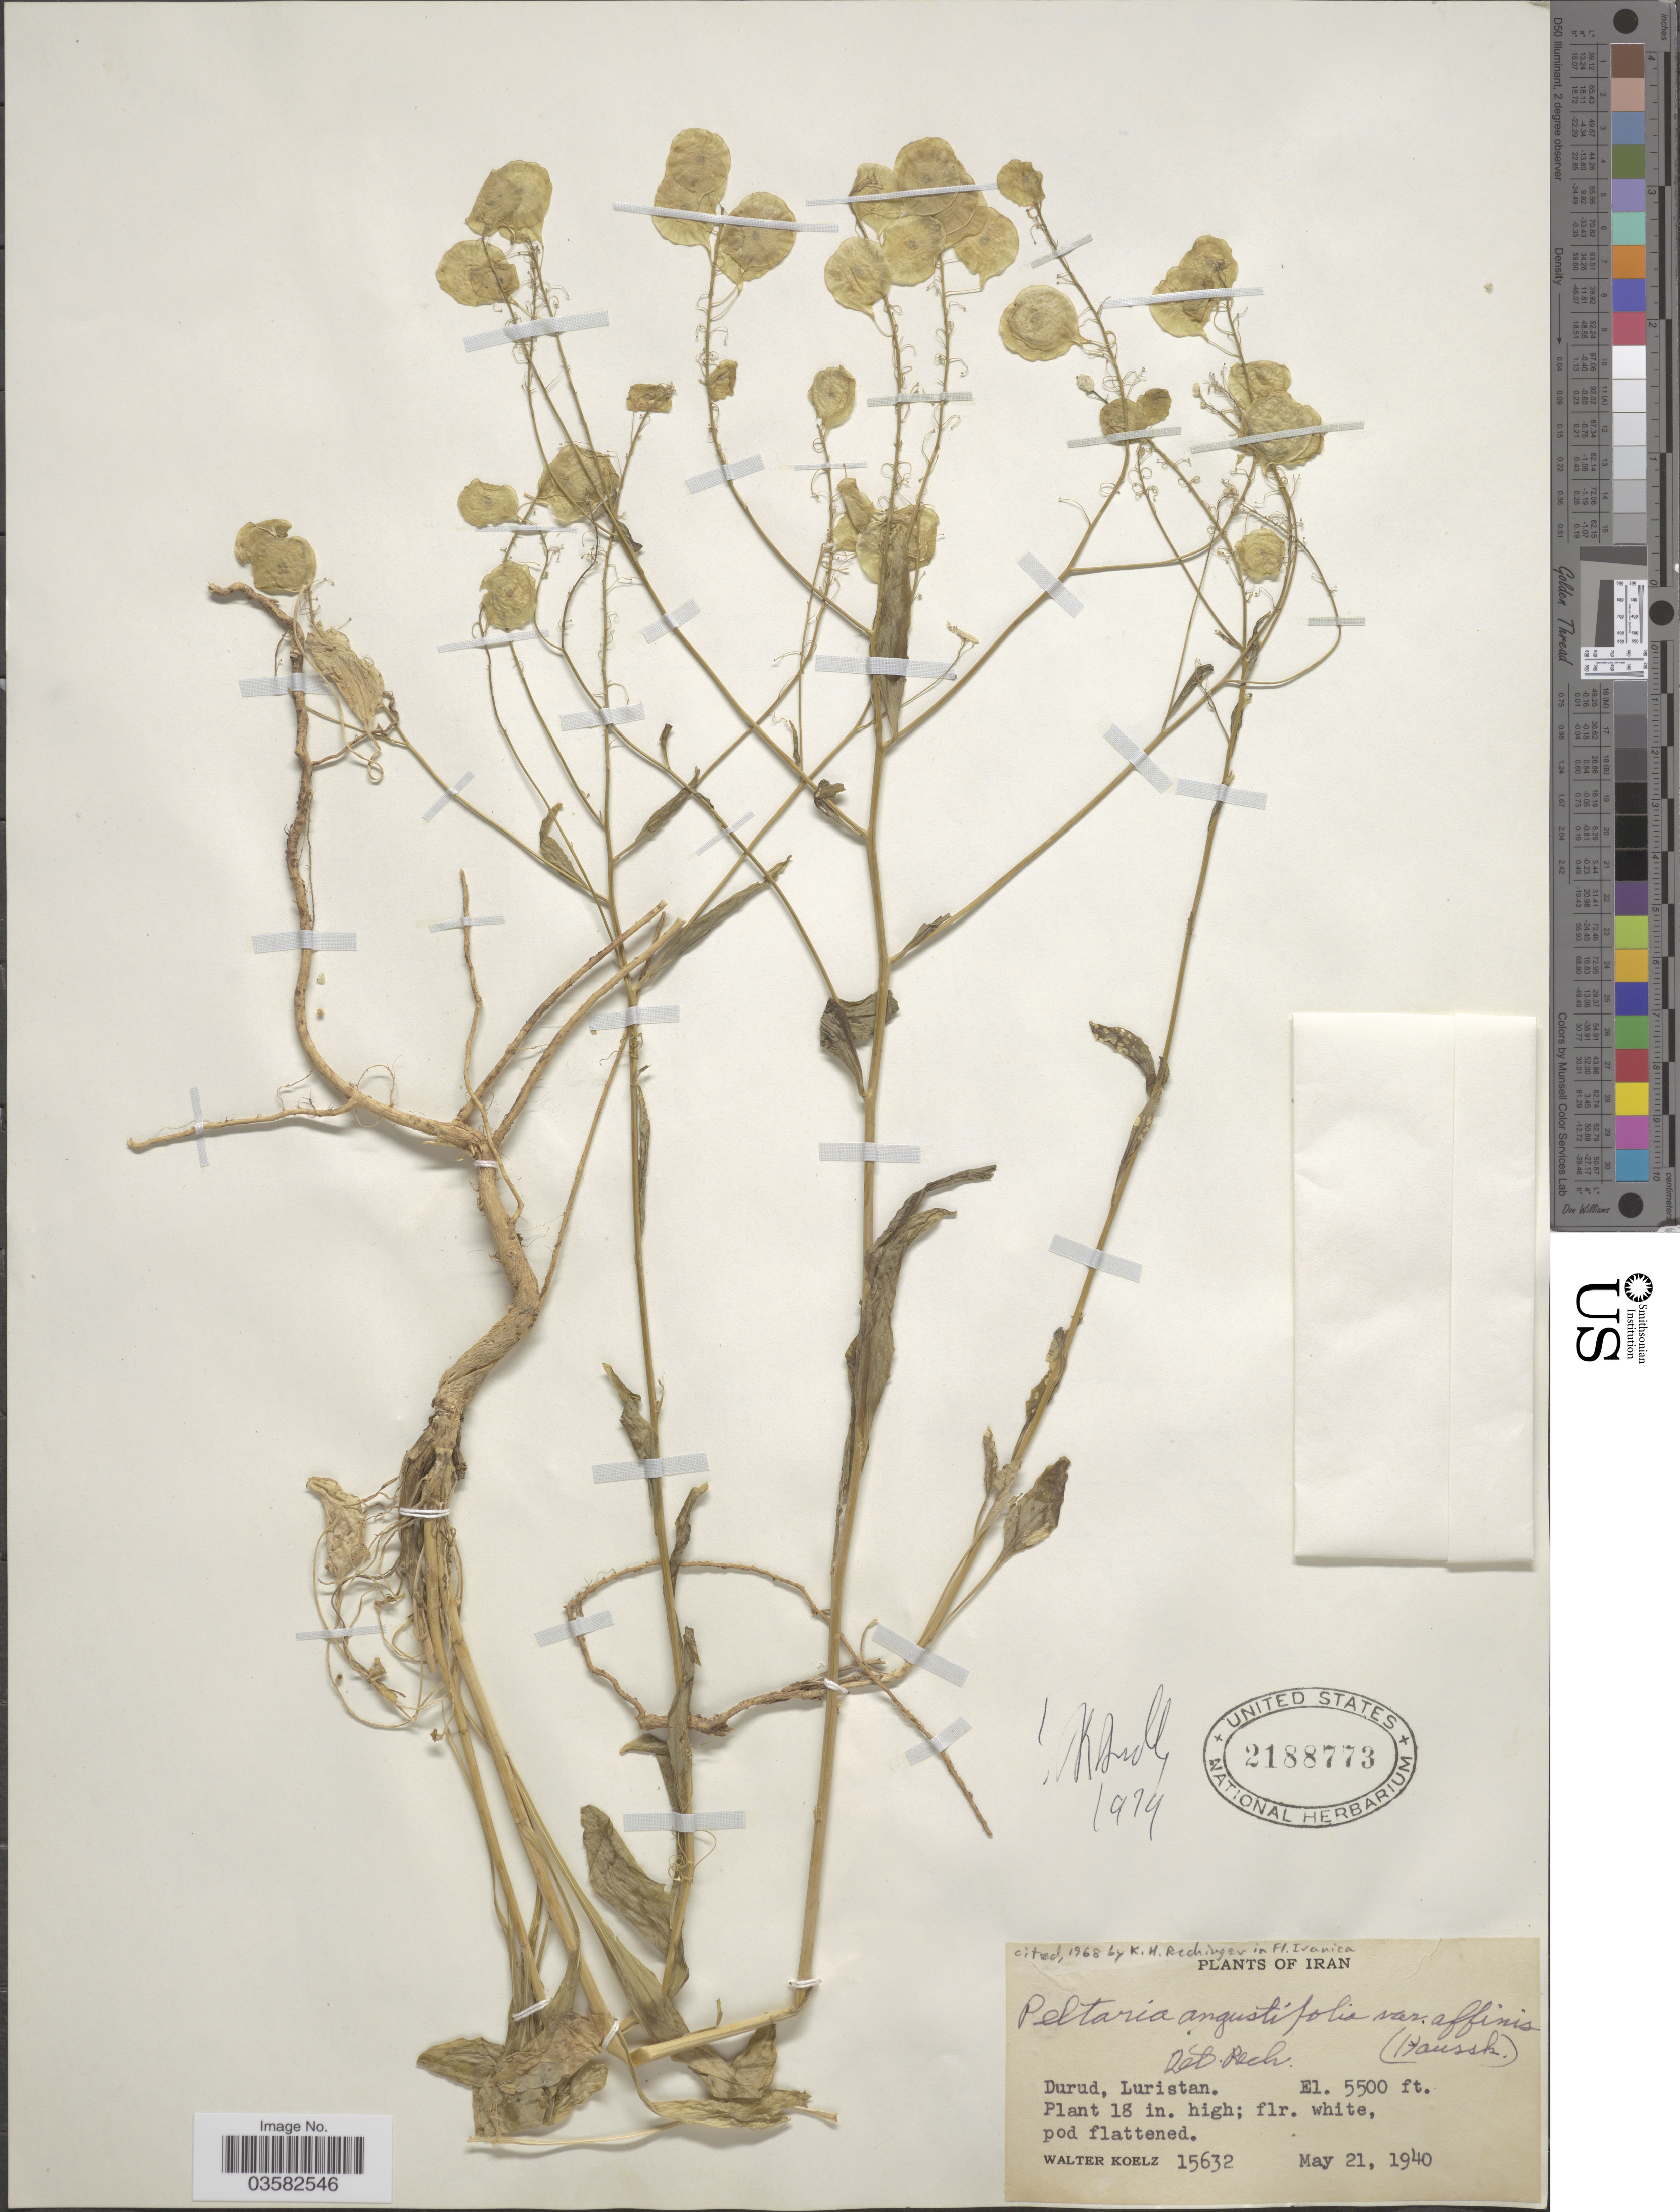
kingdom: Plantae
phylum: Tracheophyta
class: Magnoliopsida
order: Brassicales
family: Brassicaceae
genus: Peltaria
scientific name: Peltaria angustifolia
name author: DC.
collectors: W. N. Koelz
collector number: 15632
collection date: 1940-05-21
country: Iran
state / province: Lorestan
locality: Durud, Luristan.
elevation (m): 1676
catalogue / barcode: US 2188773